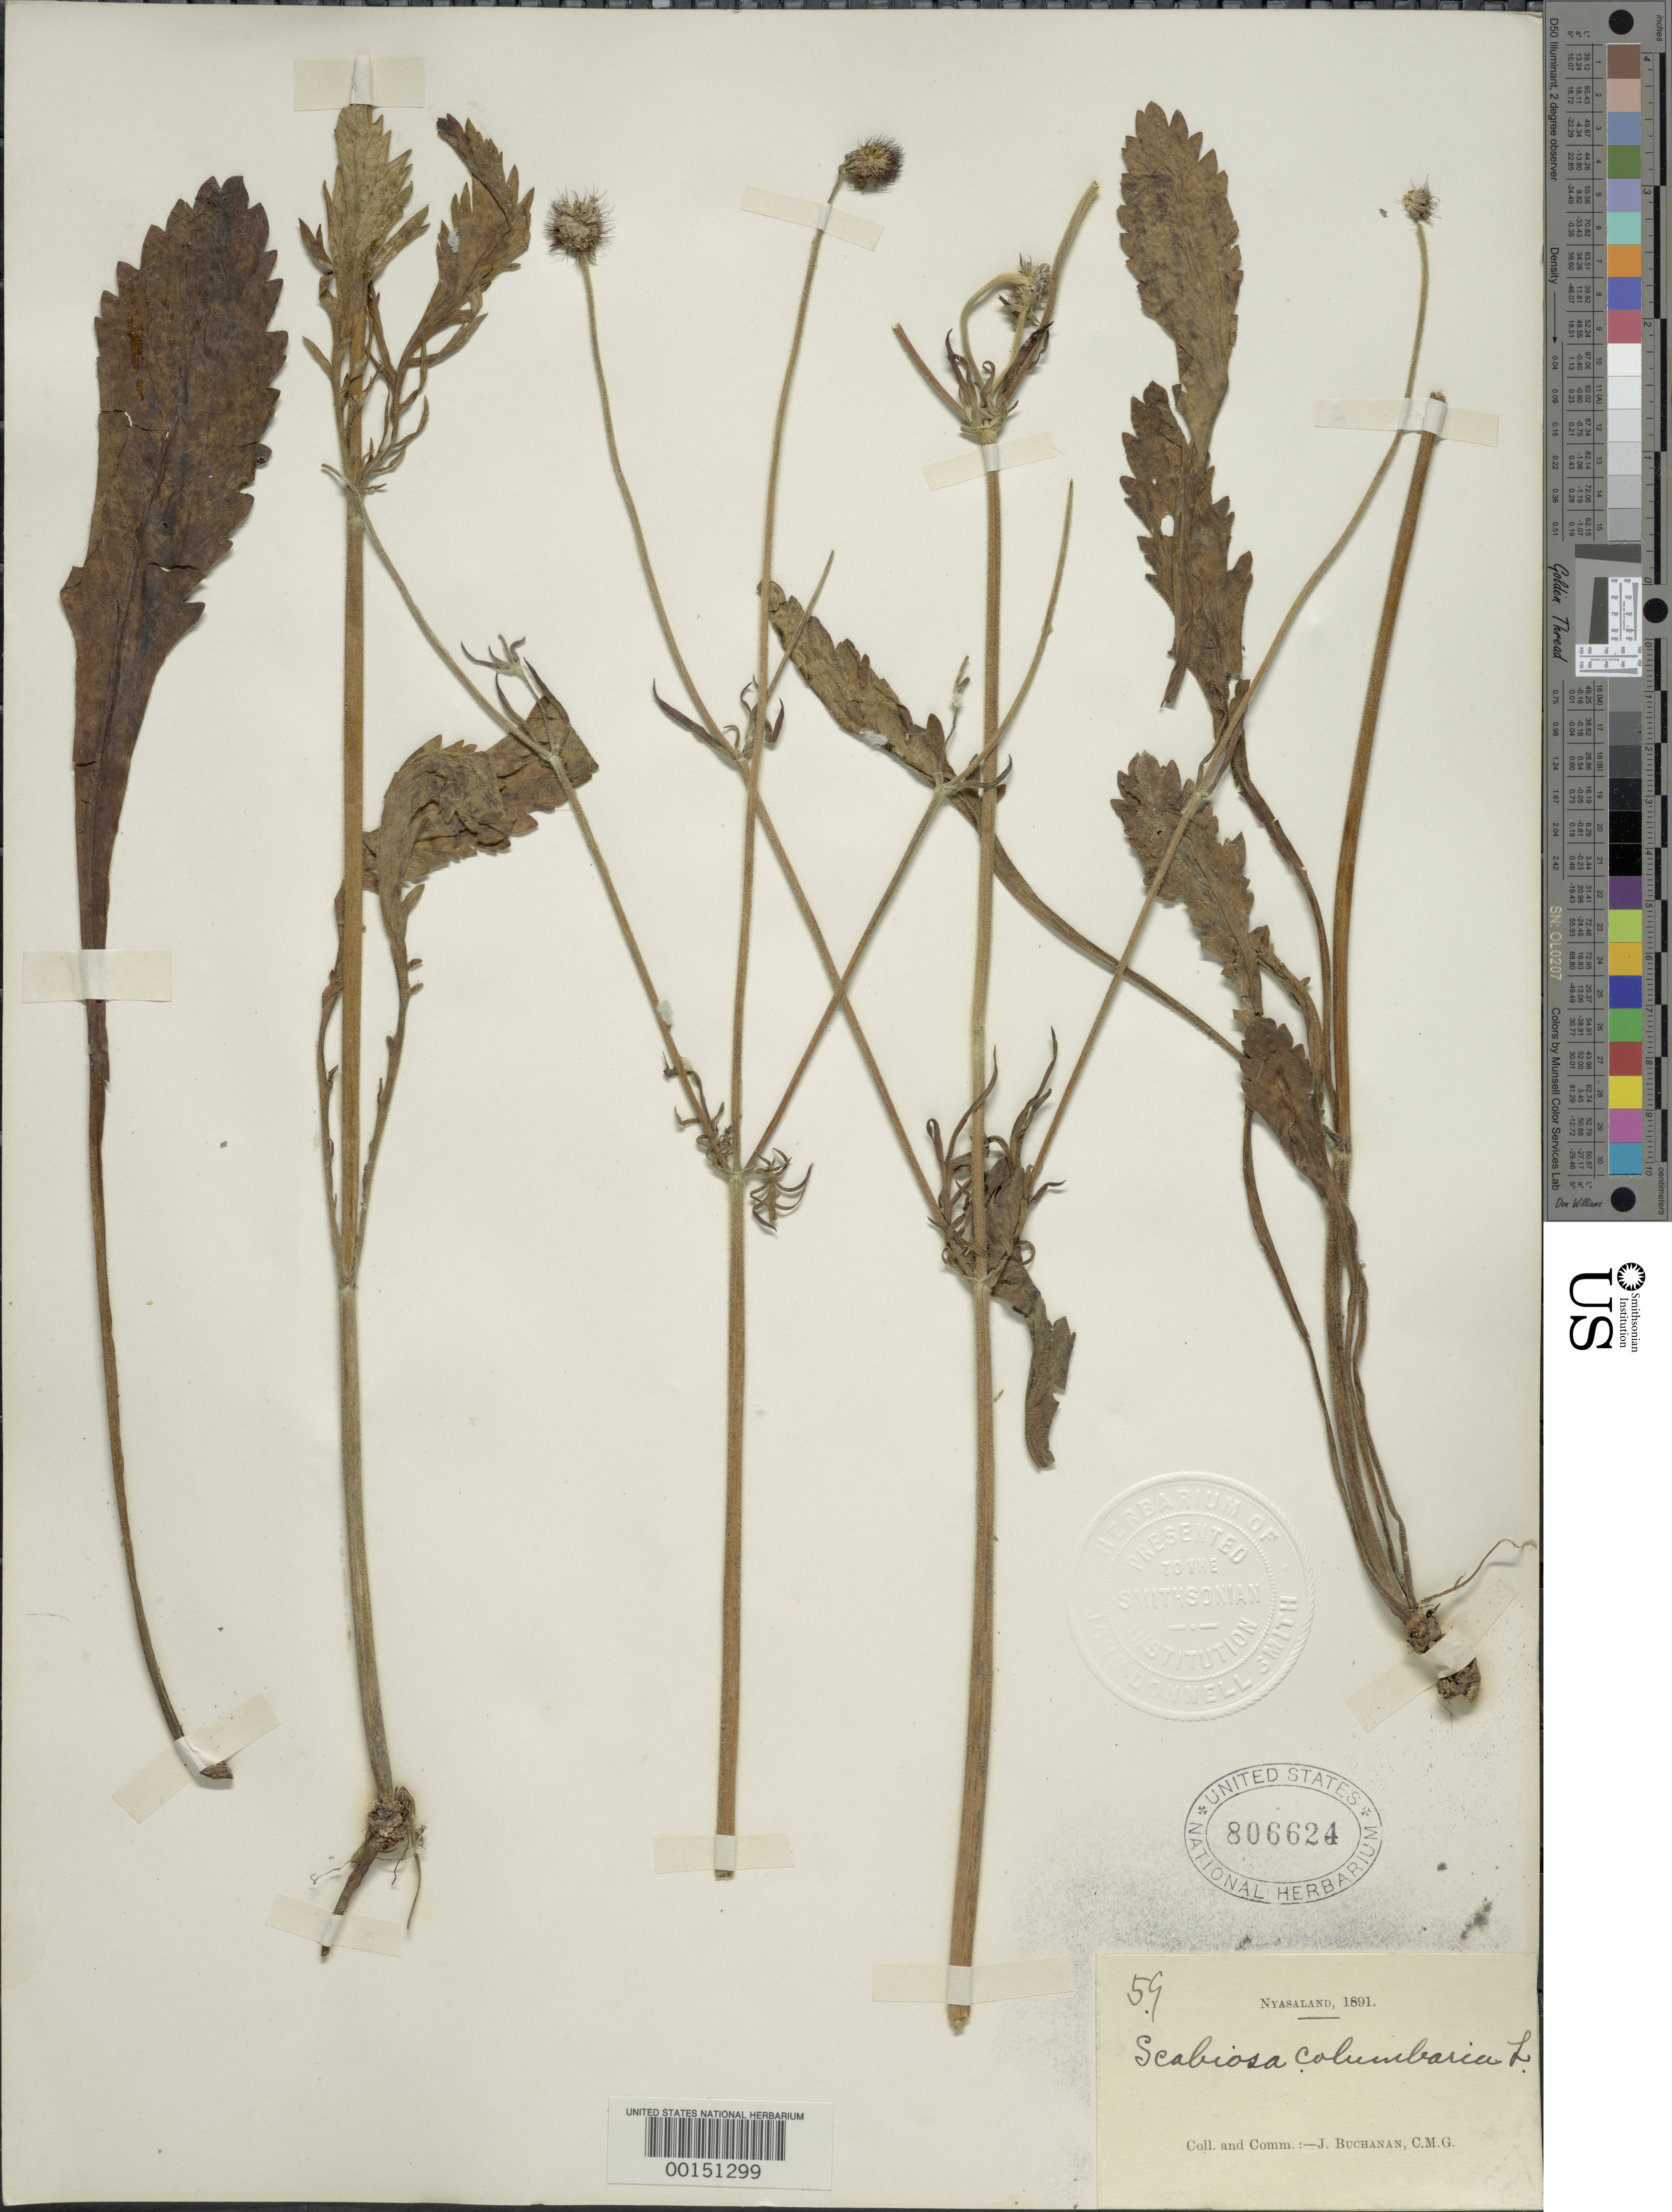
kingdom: Plantae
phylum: Tracheophyta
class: Magnoliopsida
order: Dipsacales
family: Caprifoliaceae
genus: Scabiosa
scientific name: Scabiosa columbaria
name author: L.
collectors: J. Buchanan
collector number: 59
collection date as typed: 1891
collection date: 1891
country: Malawi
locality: Nyasaland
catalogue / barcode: US 806624